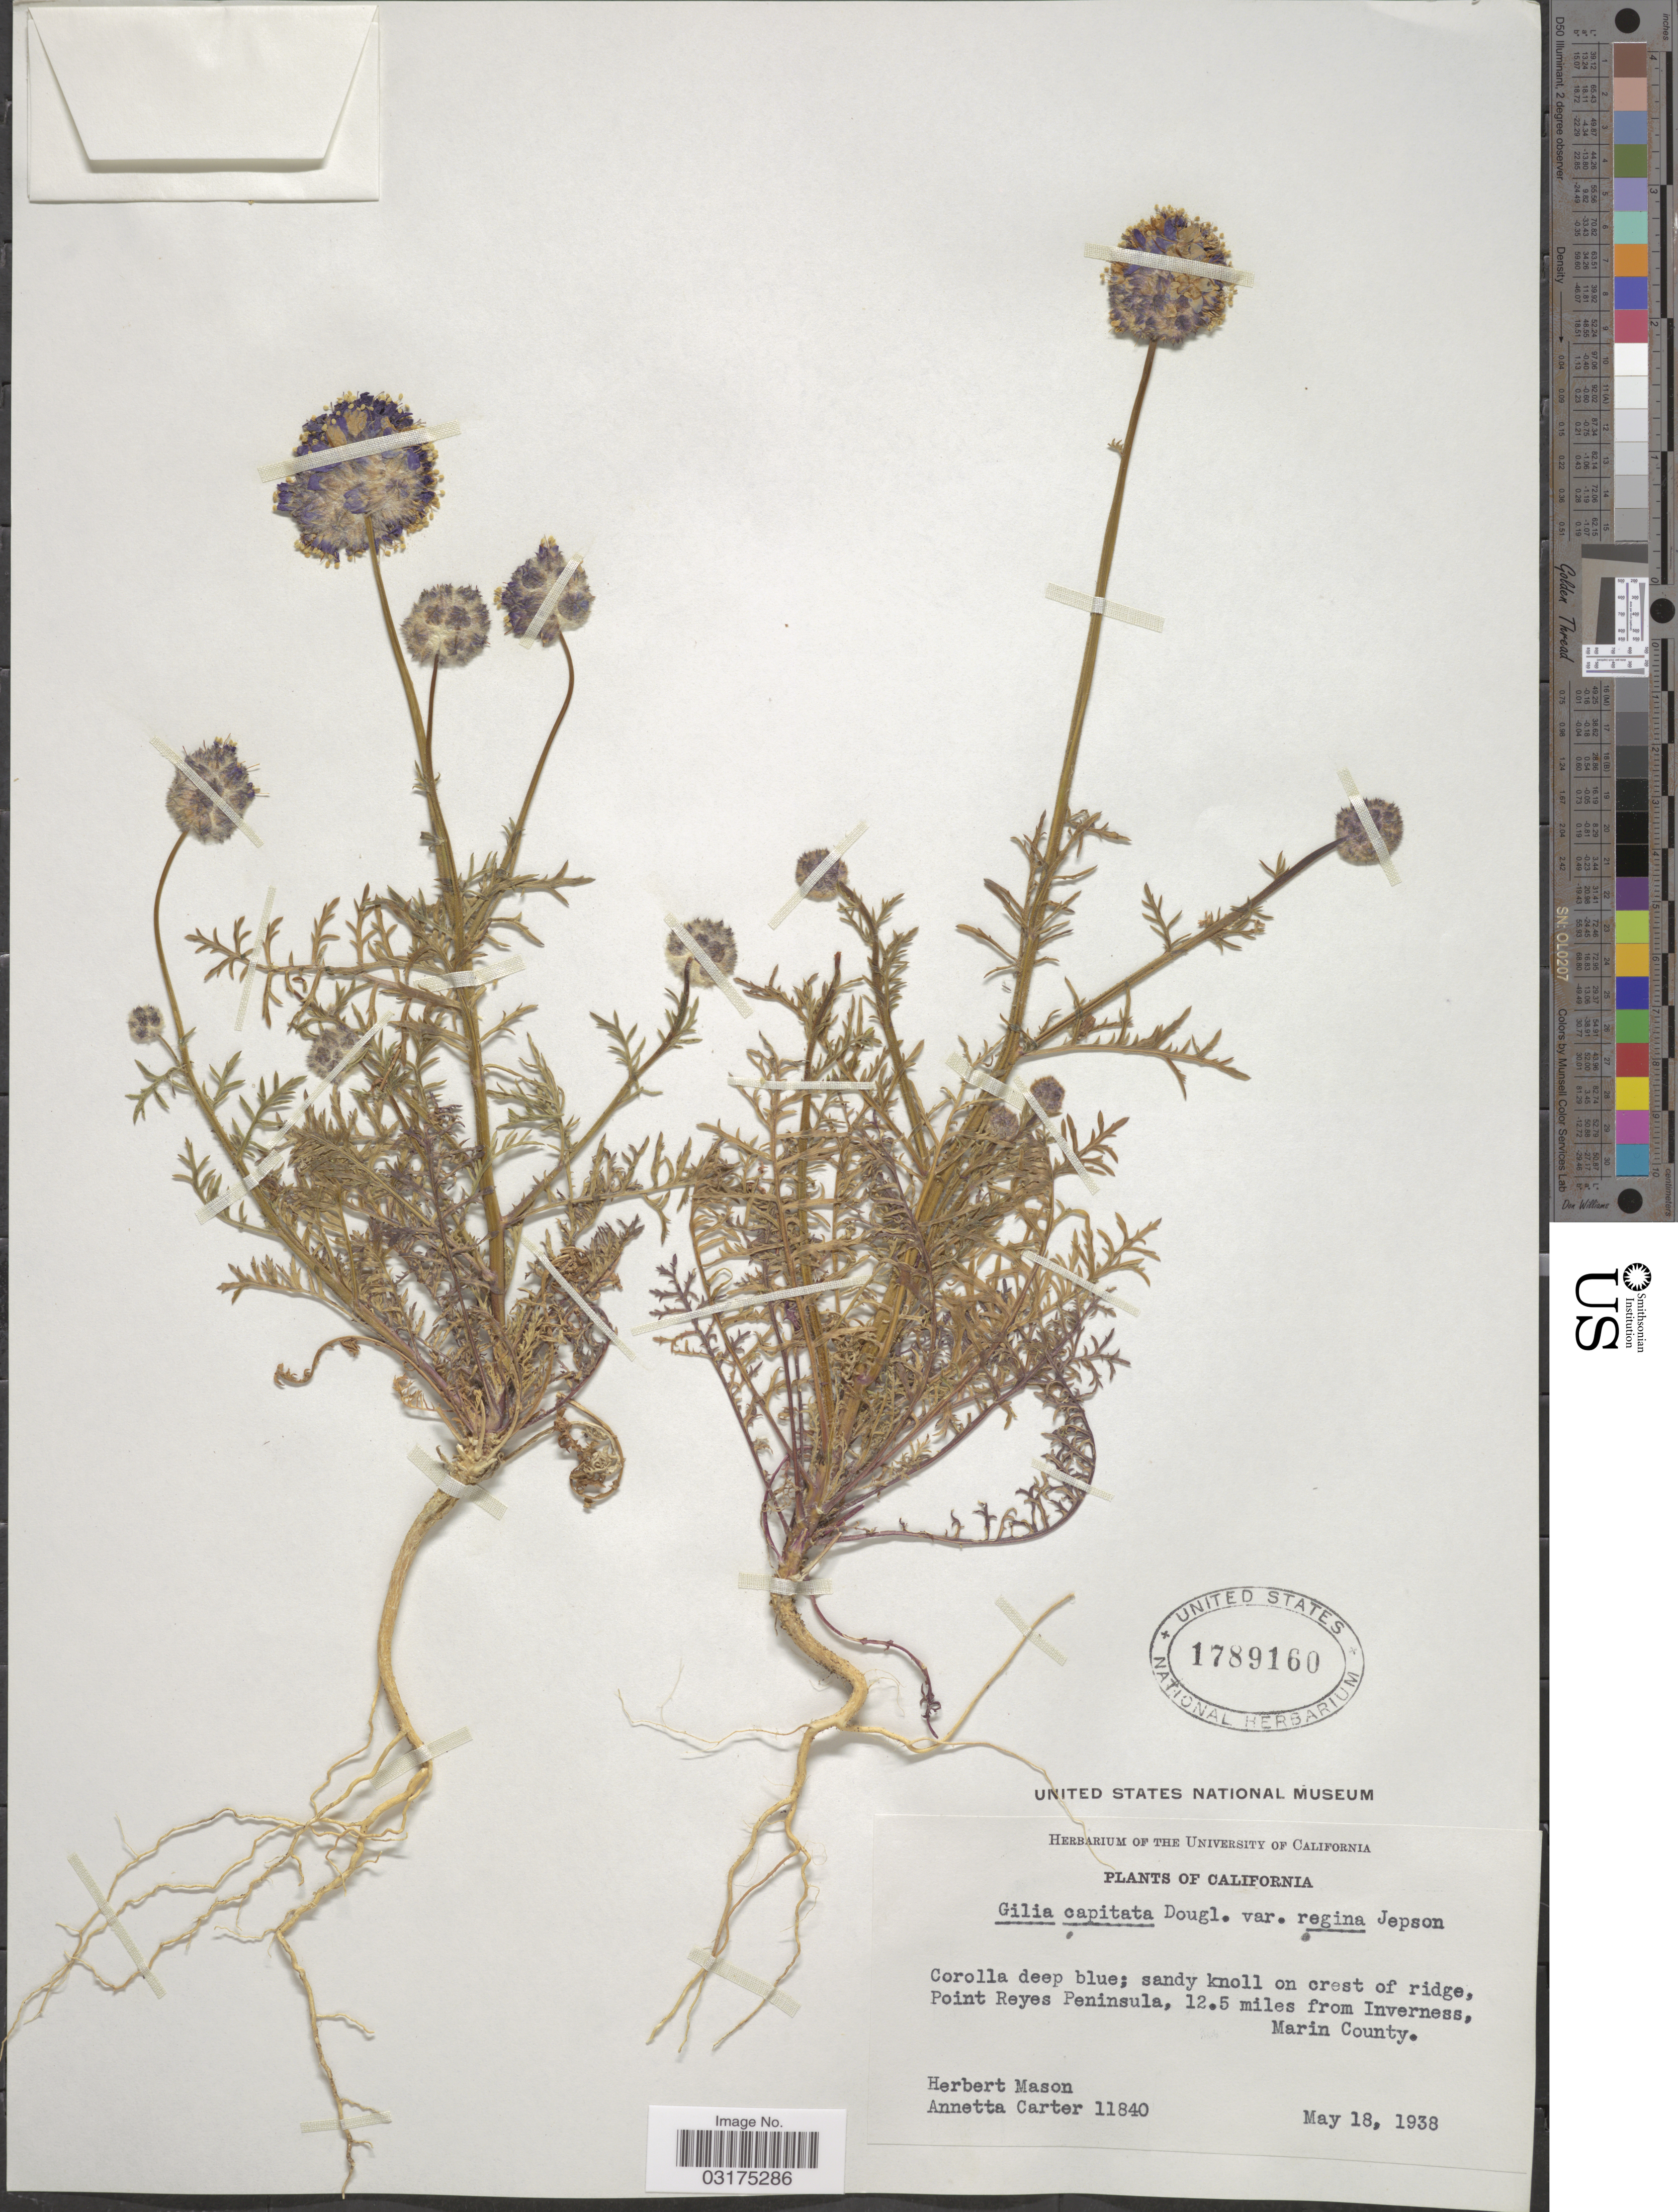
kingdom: Plantae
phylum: Tracheophyta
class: Magnoliopsida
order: Ericales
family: Polemoniaceae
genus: Gilia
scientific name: Gilia capitata subsp. chamissonis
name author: (Greene) V.E. Grant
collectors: H. L. Mason & A. Carter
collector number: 11840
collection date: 1938-05-18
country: United States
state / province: California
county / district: Marin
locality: Sandy knoll on crest of ridge, Point Reyes Peninsula, 12.5 miles from Inverness, Marin County.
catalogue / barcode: US 1789160